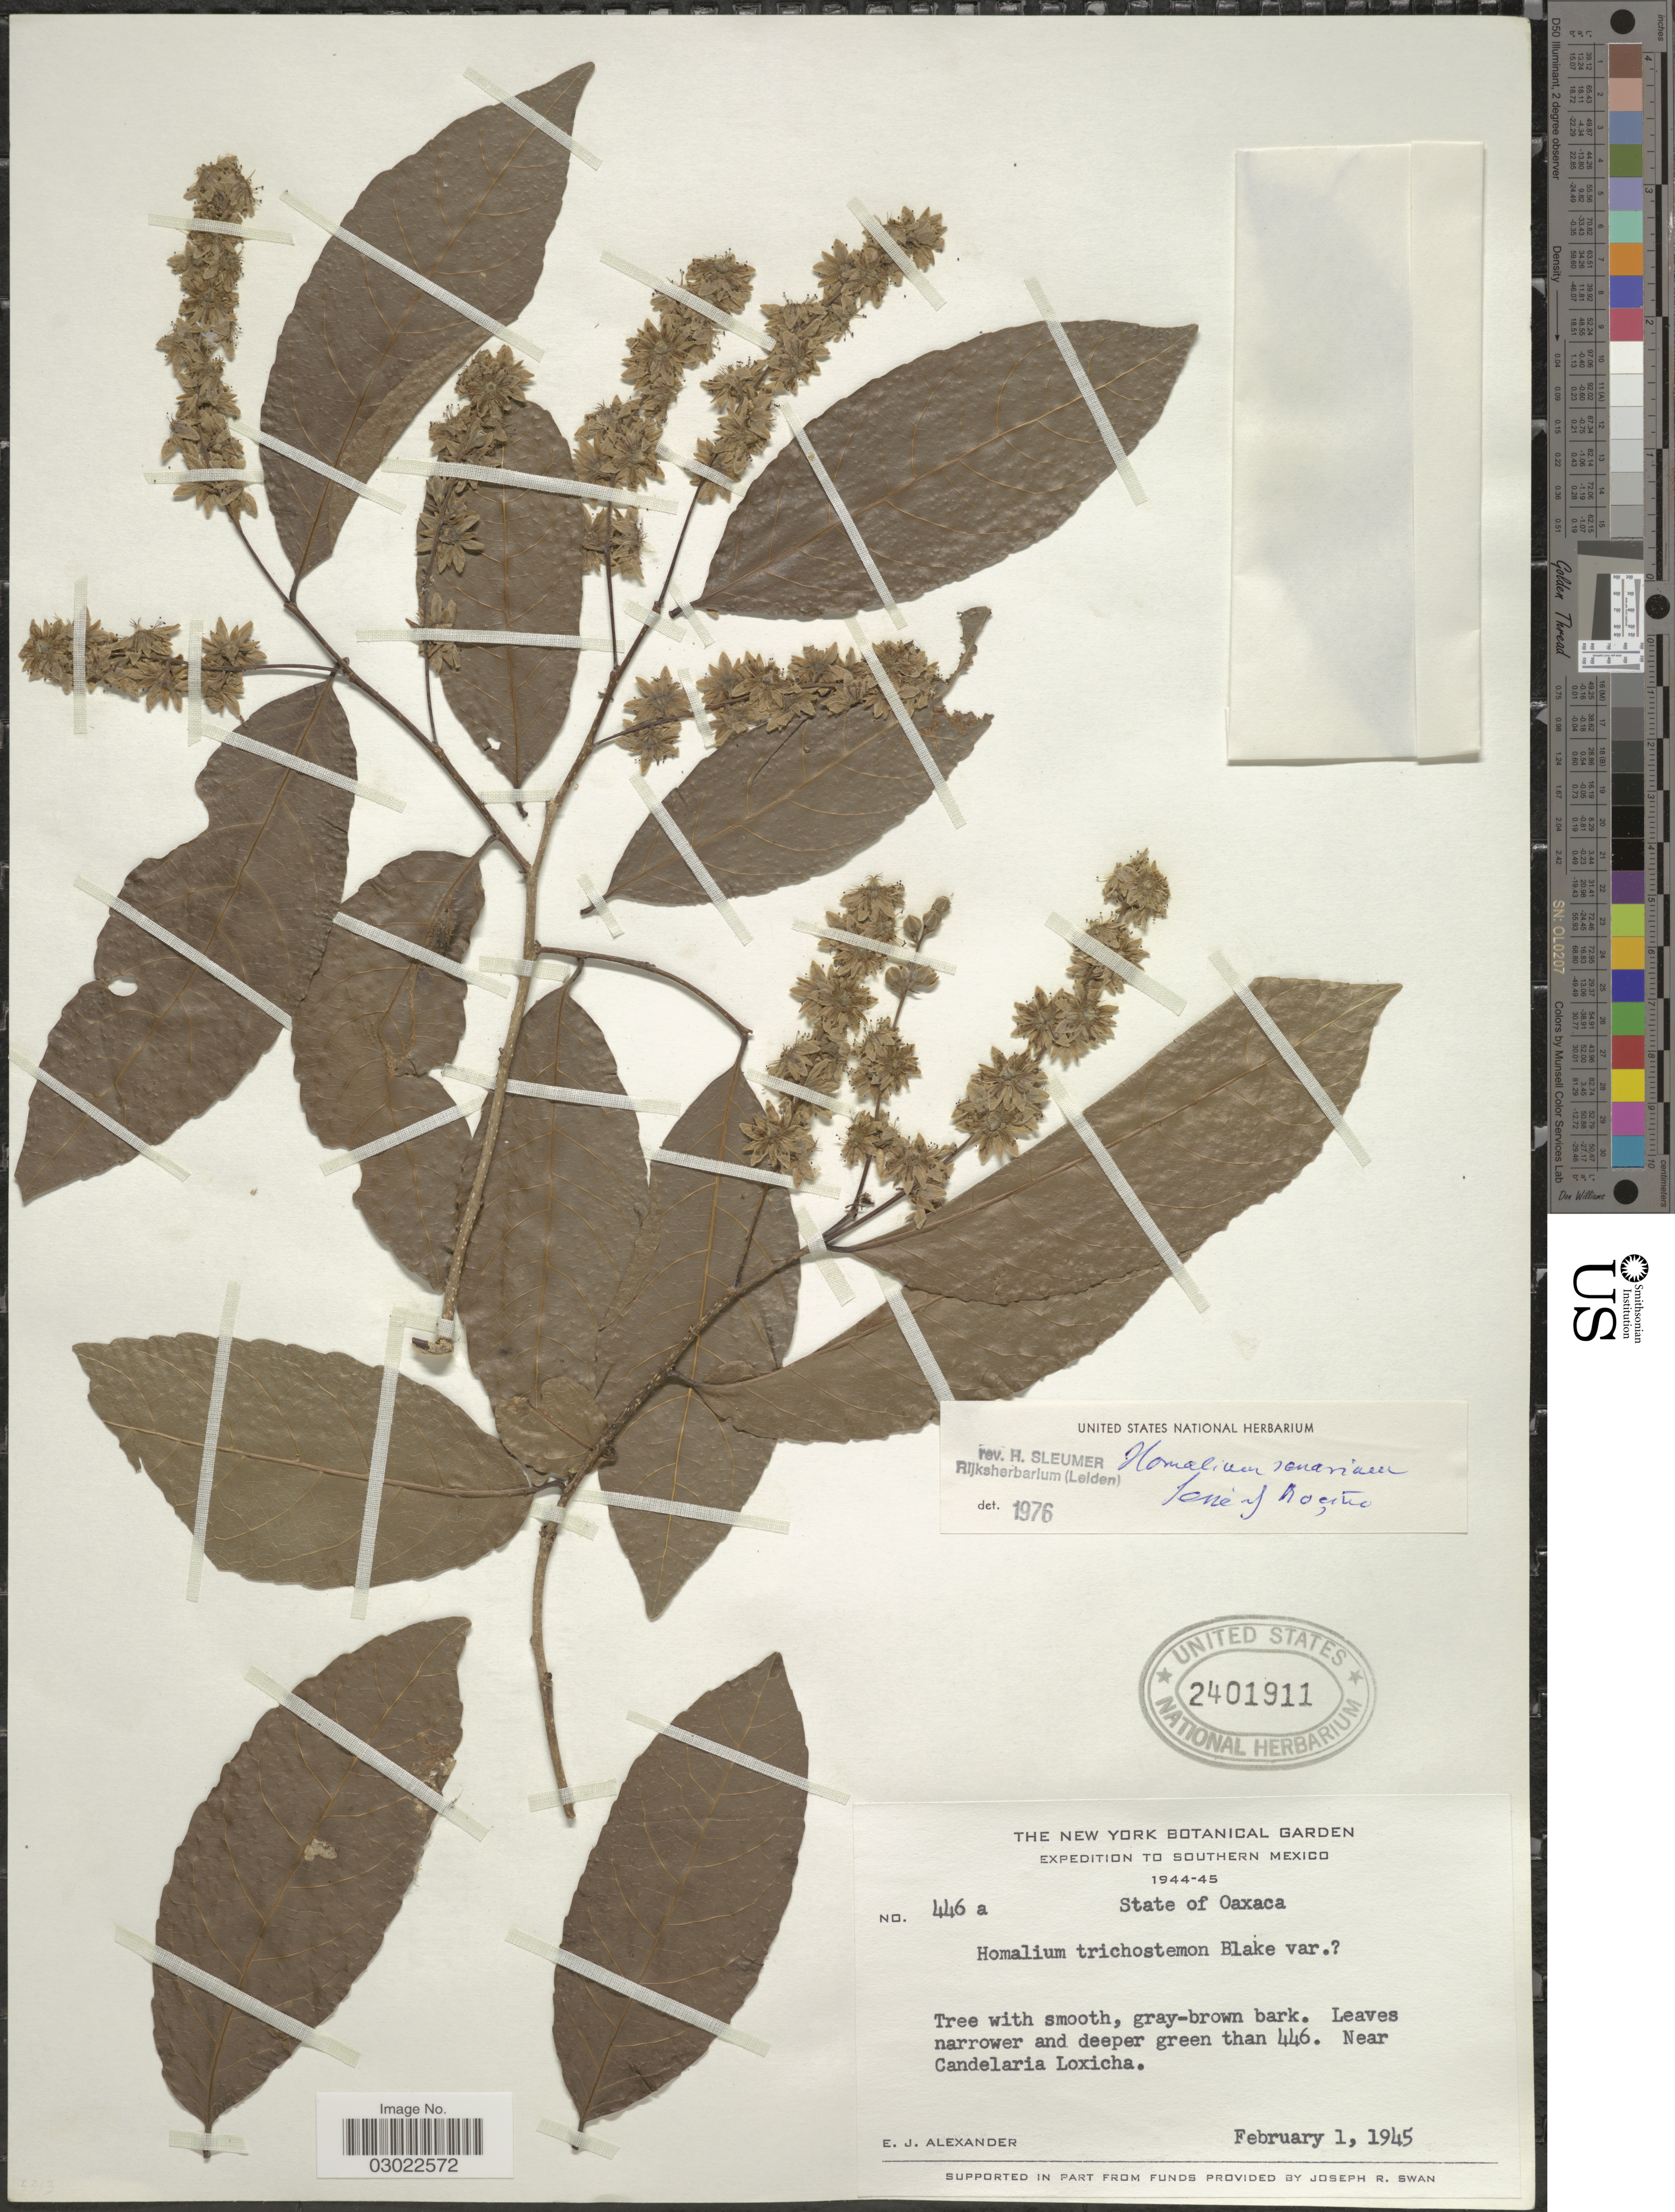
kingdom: Plantae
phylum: Tracheophyta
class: Magnoliopsida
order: Malpighiales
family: Salicaceae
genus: Homalium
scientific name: Homalium senarium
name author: Sessé & Moc. ex DC.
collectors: E. J. Alexander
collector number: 446a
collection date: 1945-02-01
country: Mexico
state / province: Oaxaca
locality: Southern Mexico. Near Candelaria Loxicha.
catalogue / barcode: US 2401911